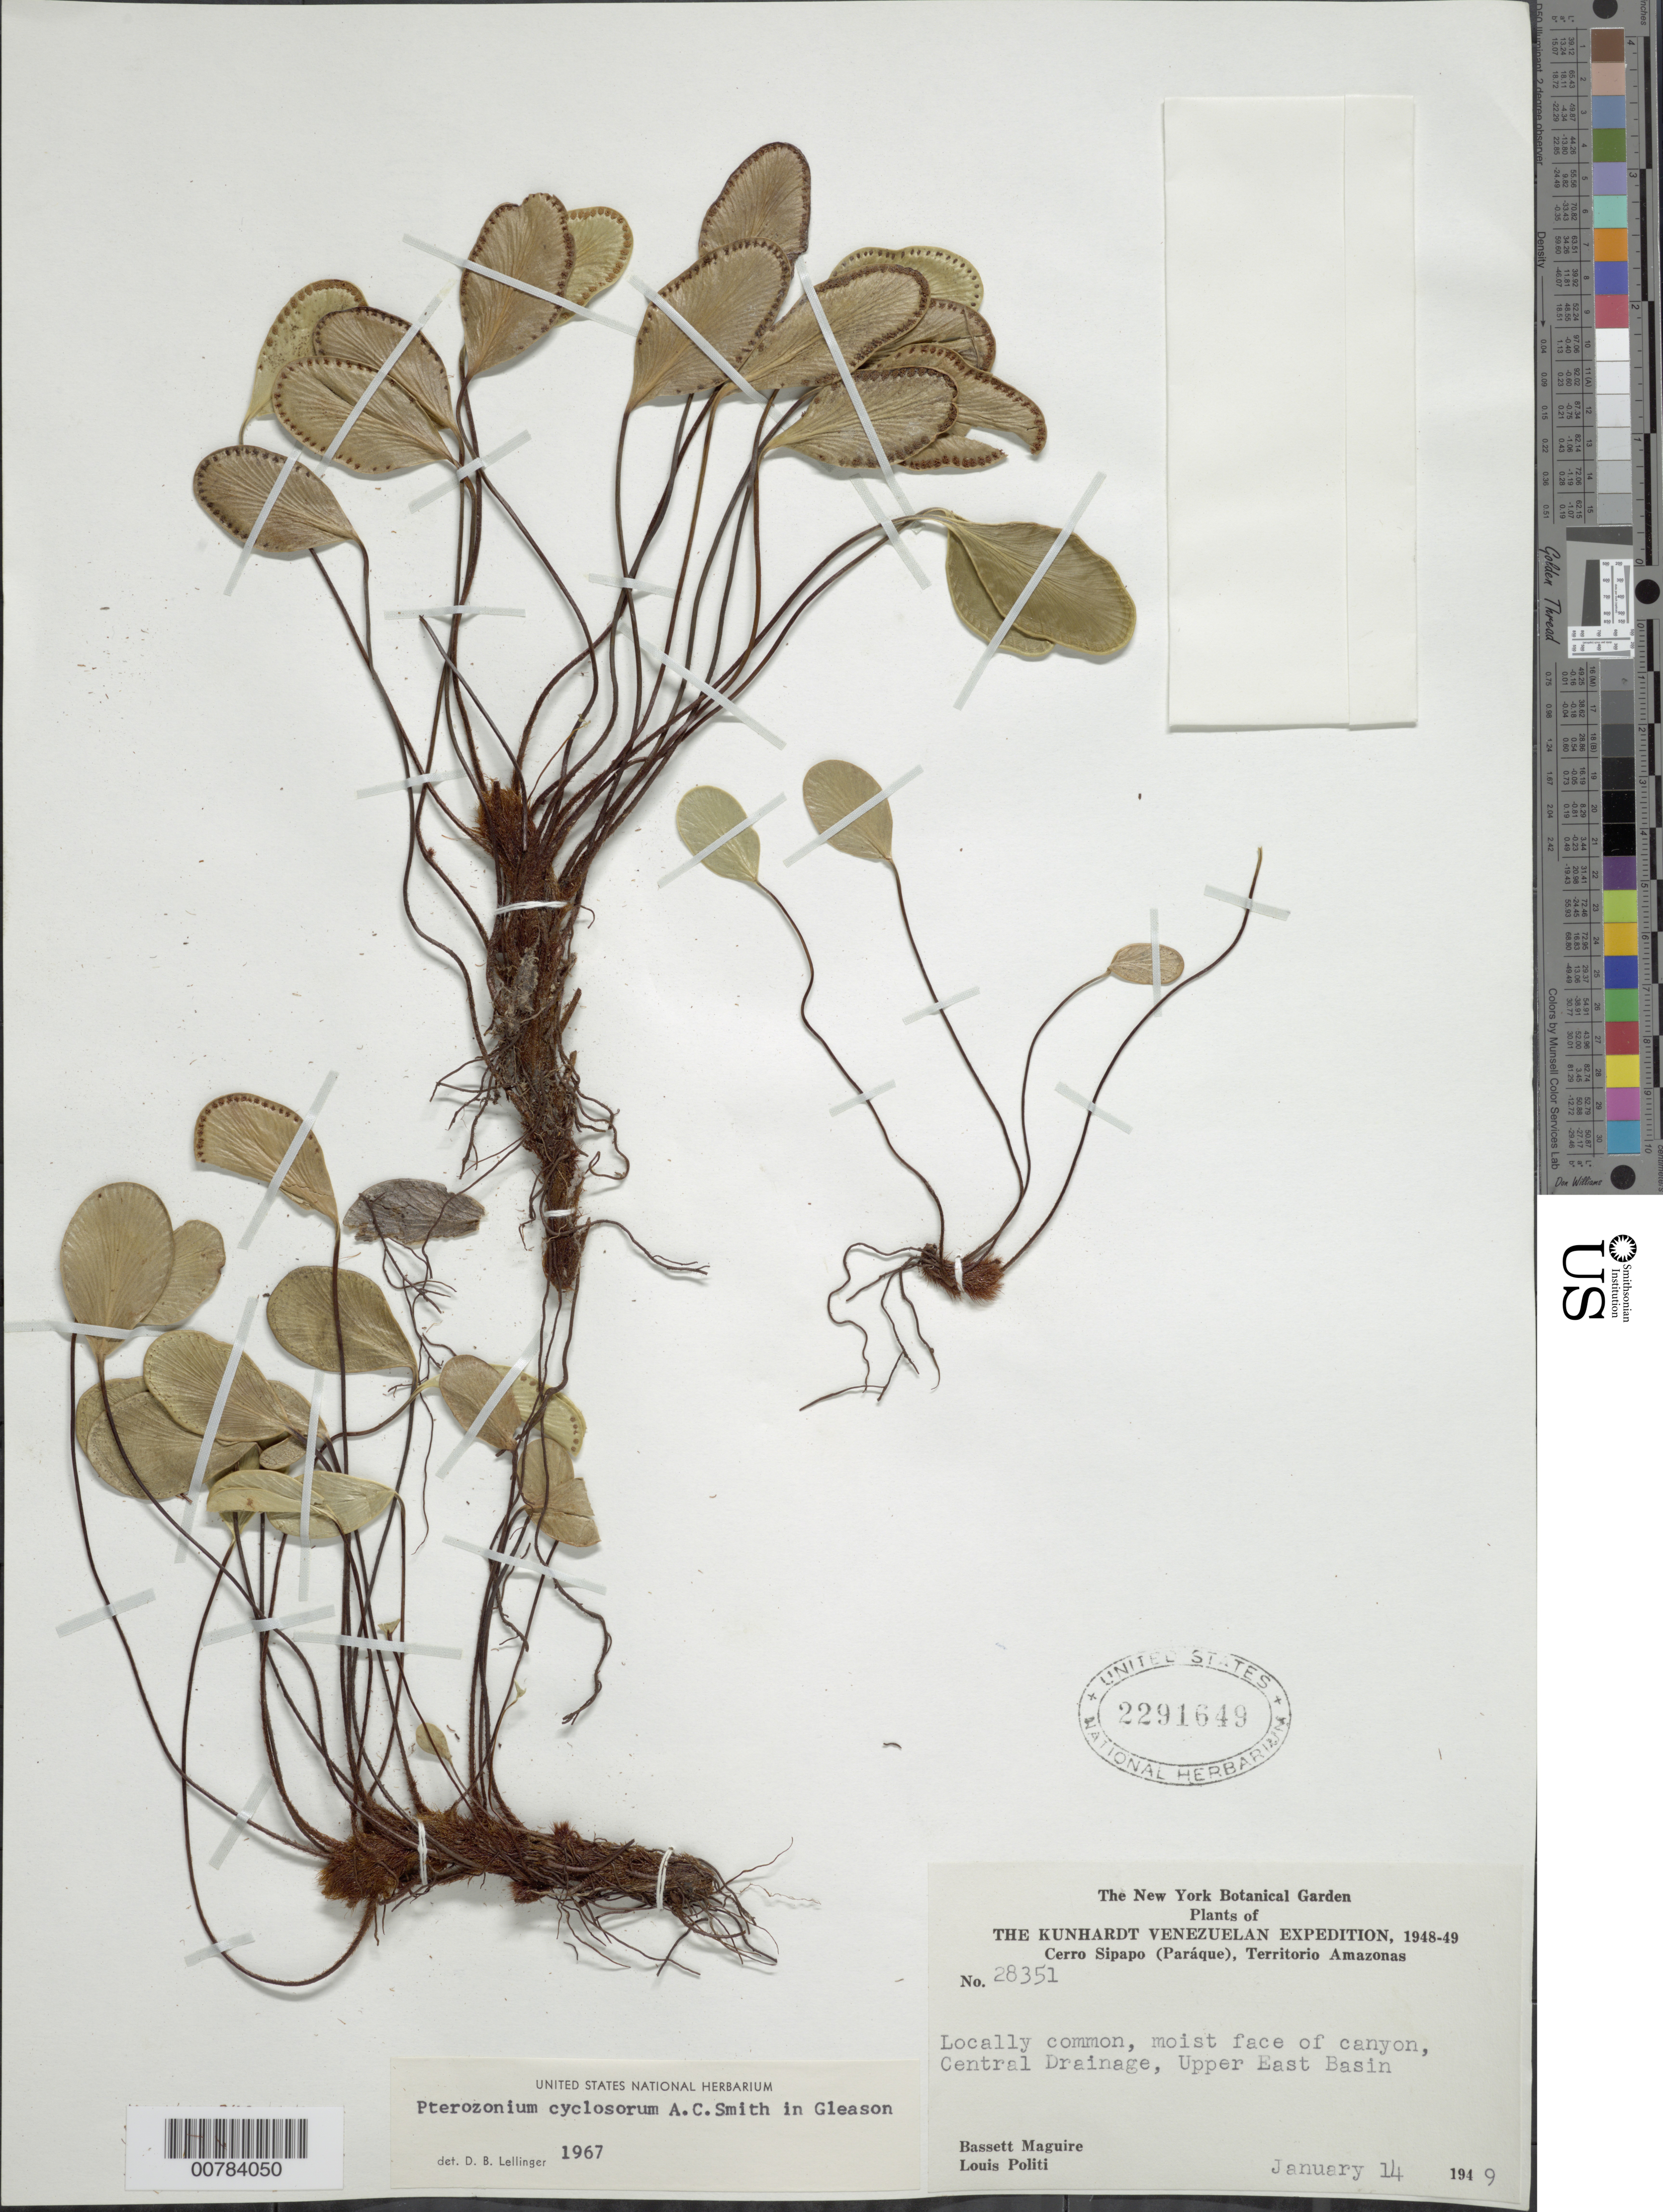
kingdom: Plantae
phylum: Tracheophyta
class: Polypodiopsida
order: Polypodiales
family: Pteridaceae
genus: Pterozonium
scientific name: Pterozonium cyclosorum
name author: A.C. Sm.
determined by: Lellinger, David B., (BOT), Smithsonian Institution - National Museum of Natural History (UNITED STATES)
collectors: B. Maguire & L. Politi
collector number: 28351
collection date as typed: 14-Jan-49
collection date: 1949-01-14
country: Venezuela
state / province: Amazonas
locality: Cerro Sipapo (Paráque), Central Drainage, upper East Basin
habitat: Moist face of canyon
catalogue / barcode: US 2291649